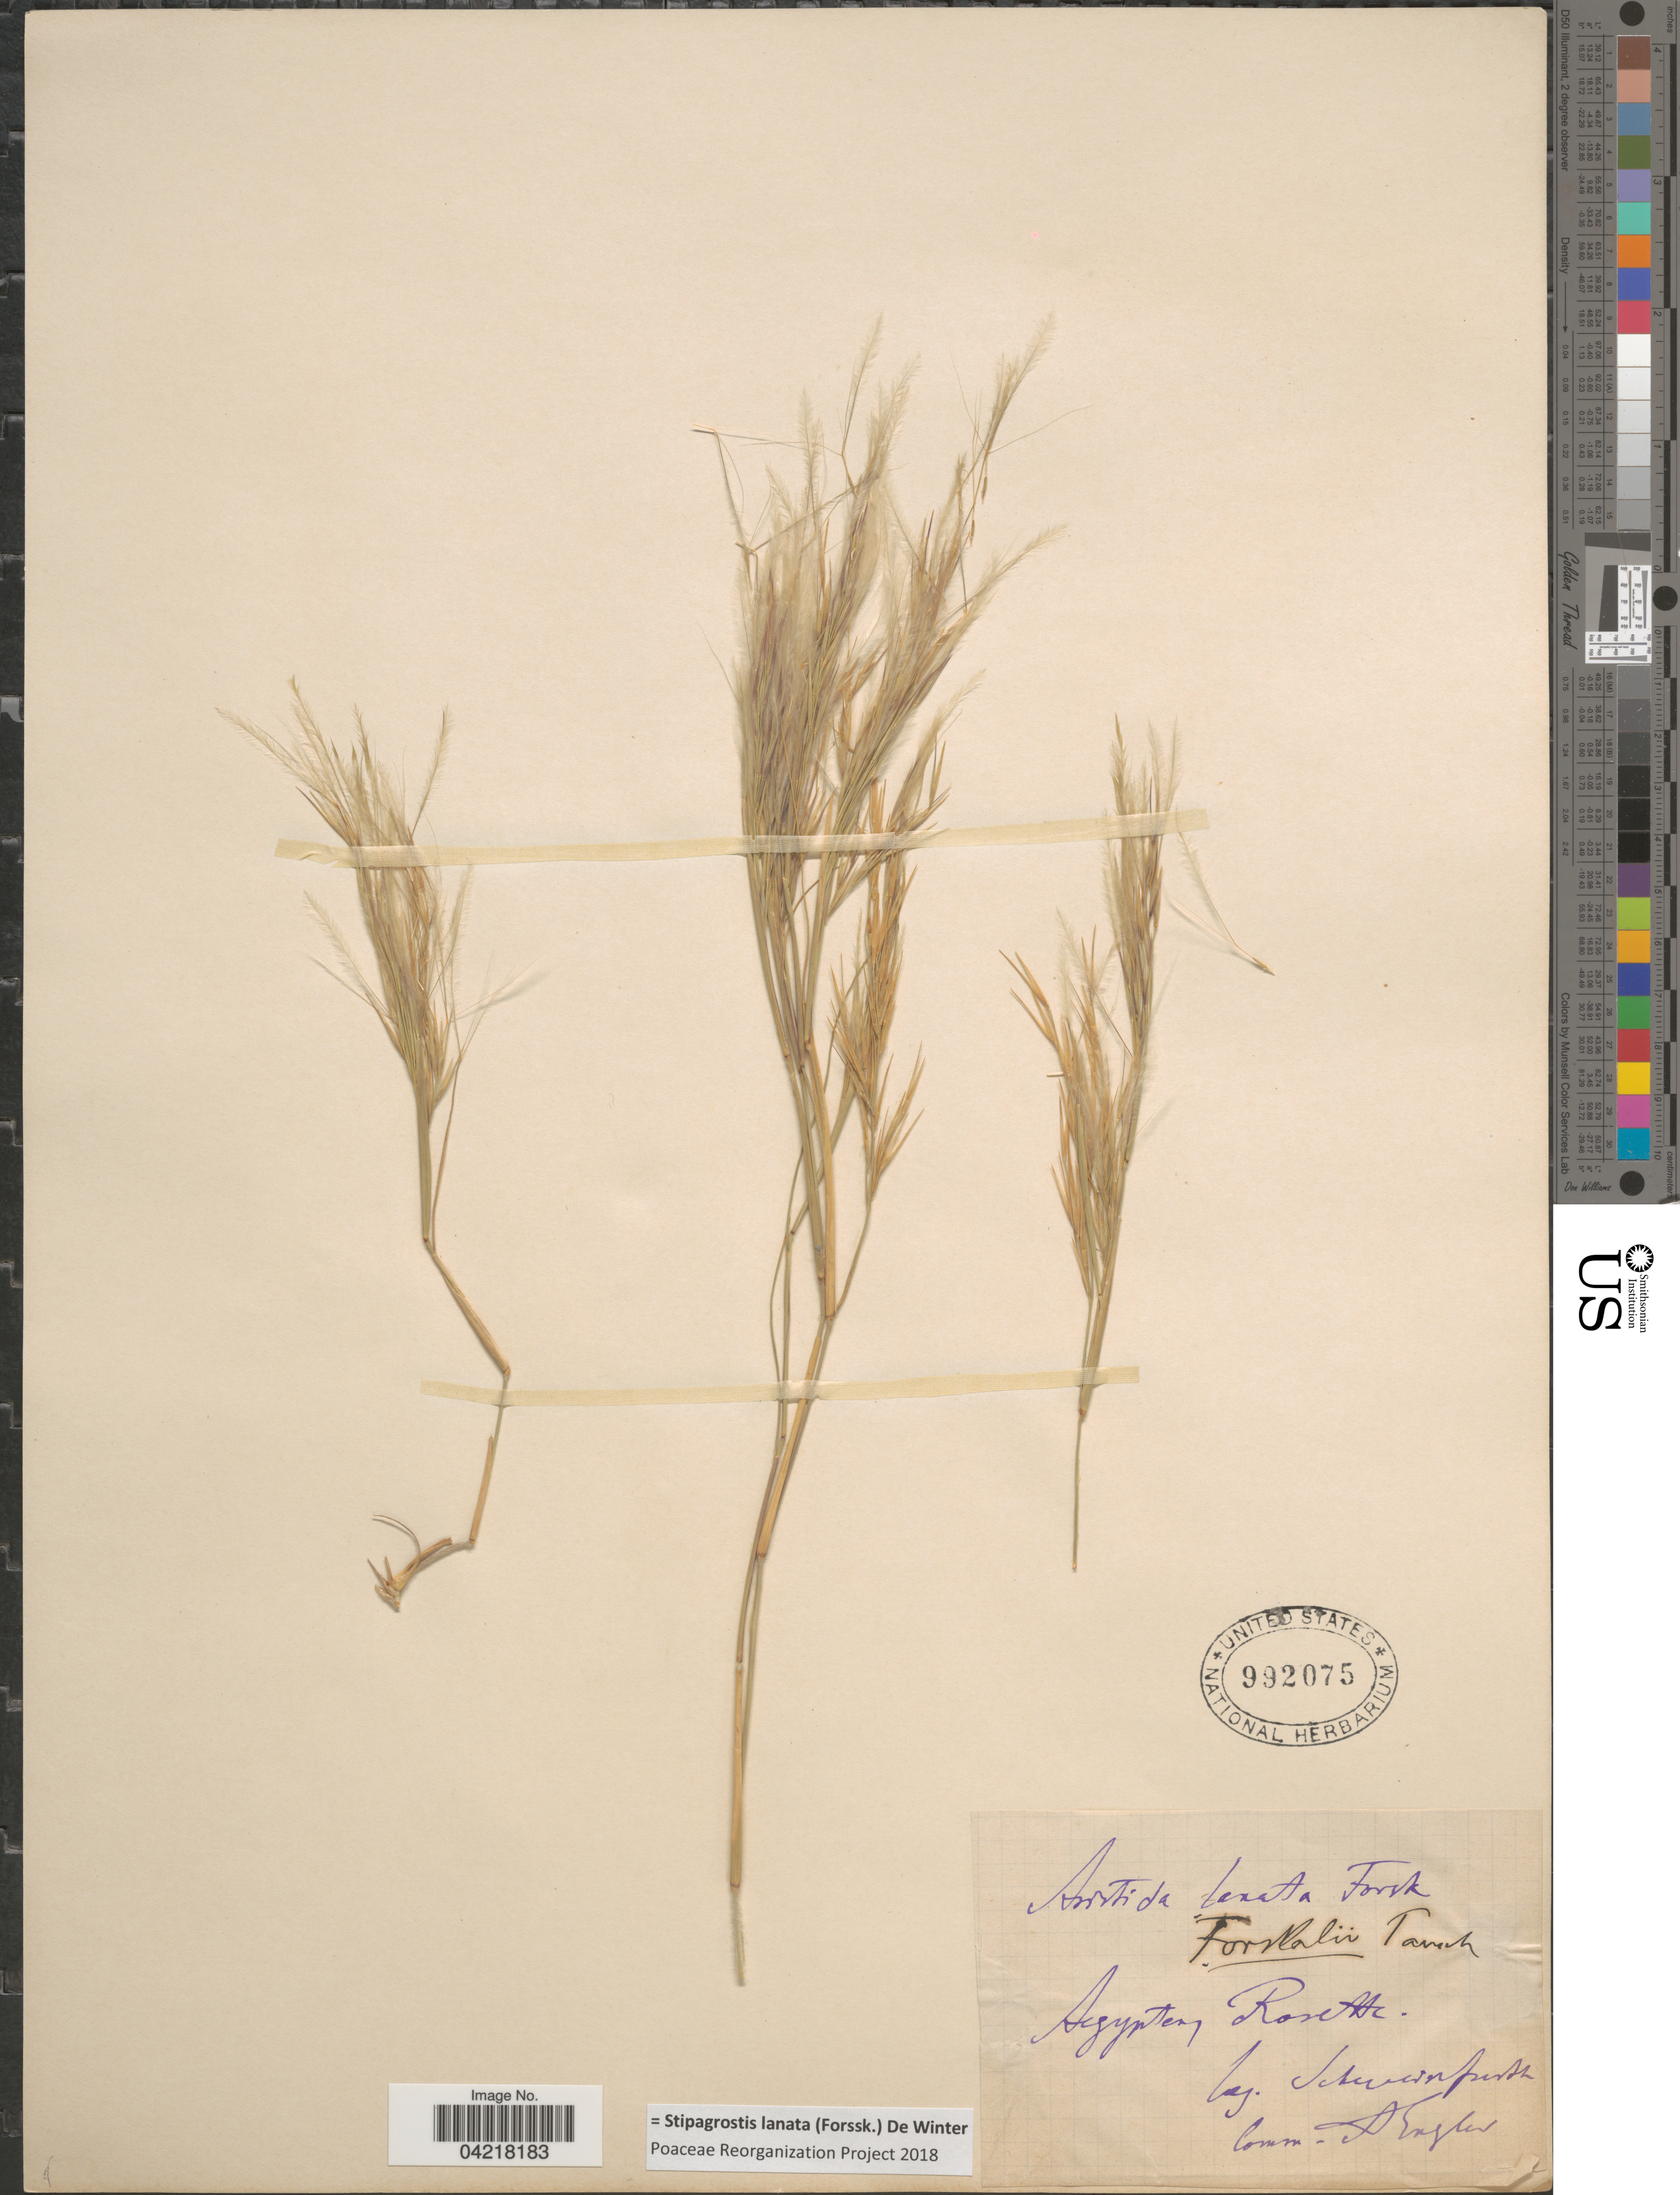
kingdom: Plantae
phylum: Tracheophyta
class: Liliopsida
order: Poales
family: Poaceae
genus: Stipagrostis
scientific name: Stipagrostis lanata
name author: (Forssk.) De Winter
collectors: Schweinfurth, --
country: Egypt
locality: Ægypten. Rosette.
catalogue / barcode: US 992075